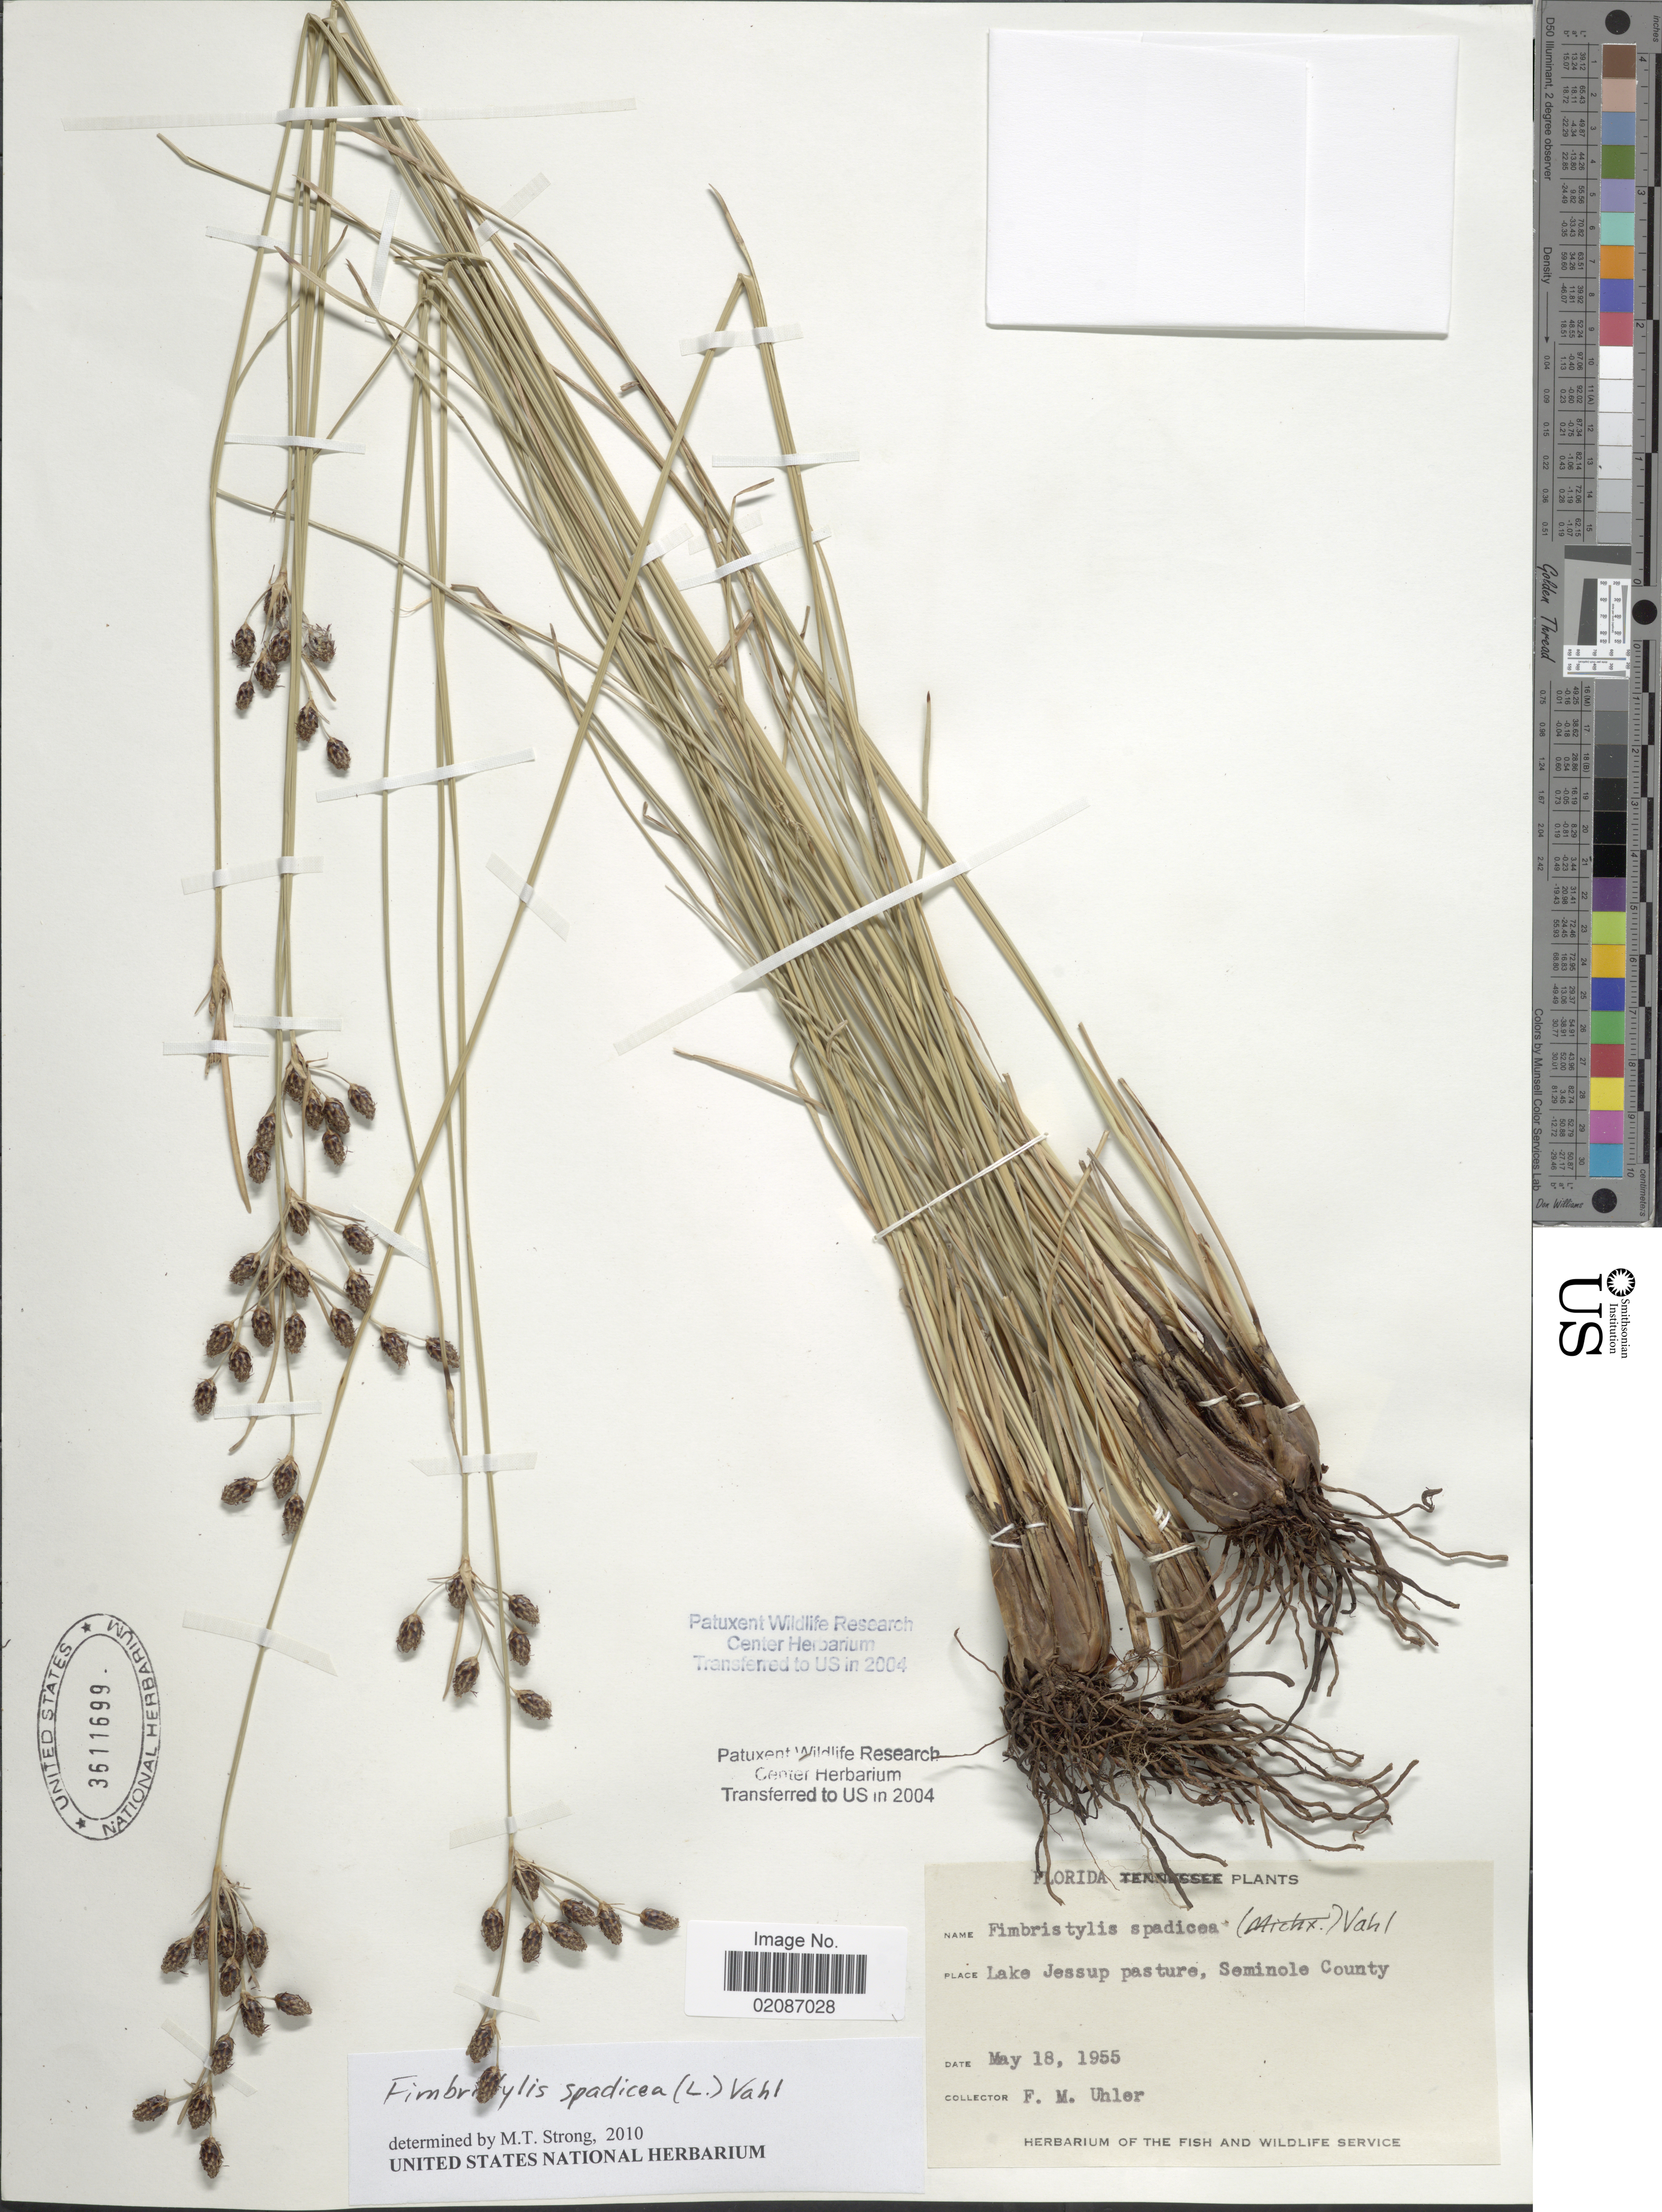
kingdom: Plantae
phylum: Tracheophyta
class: Liliopsida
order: Poales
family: Cyperaceae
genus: Fimbristylis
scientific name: Fimbristylis spadicea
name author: (L.) Vahl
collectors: F. M. Uhler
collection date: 1955-05-18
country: United States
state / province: Florida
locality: Lake Jessup pasture, Seminole County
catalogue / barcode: US 3611699